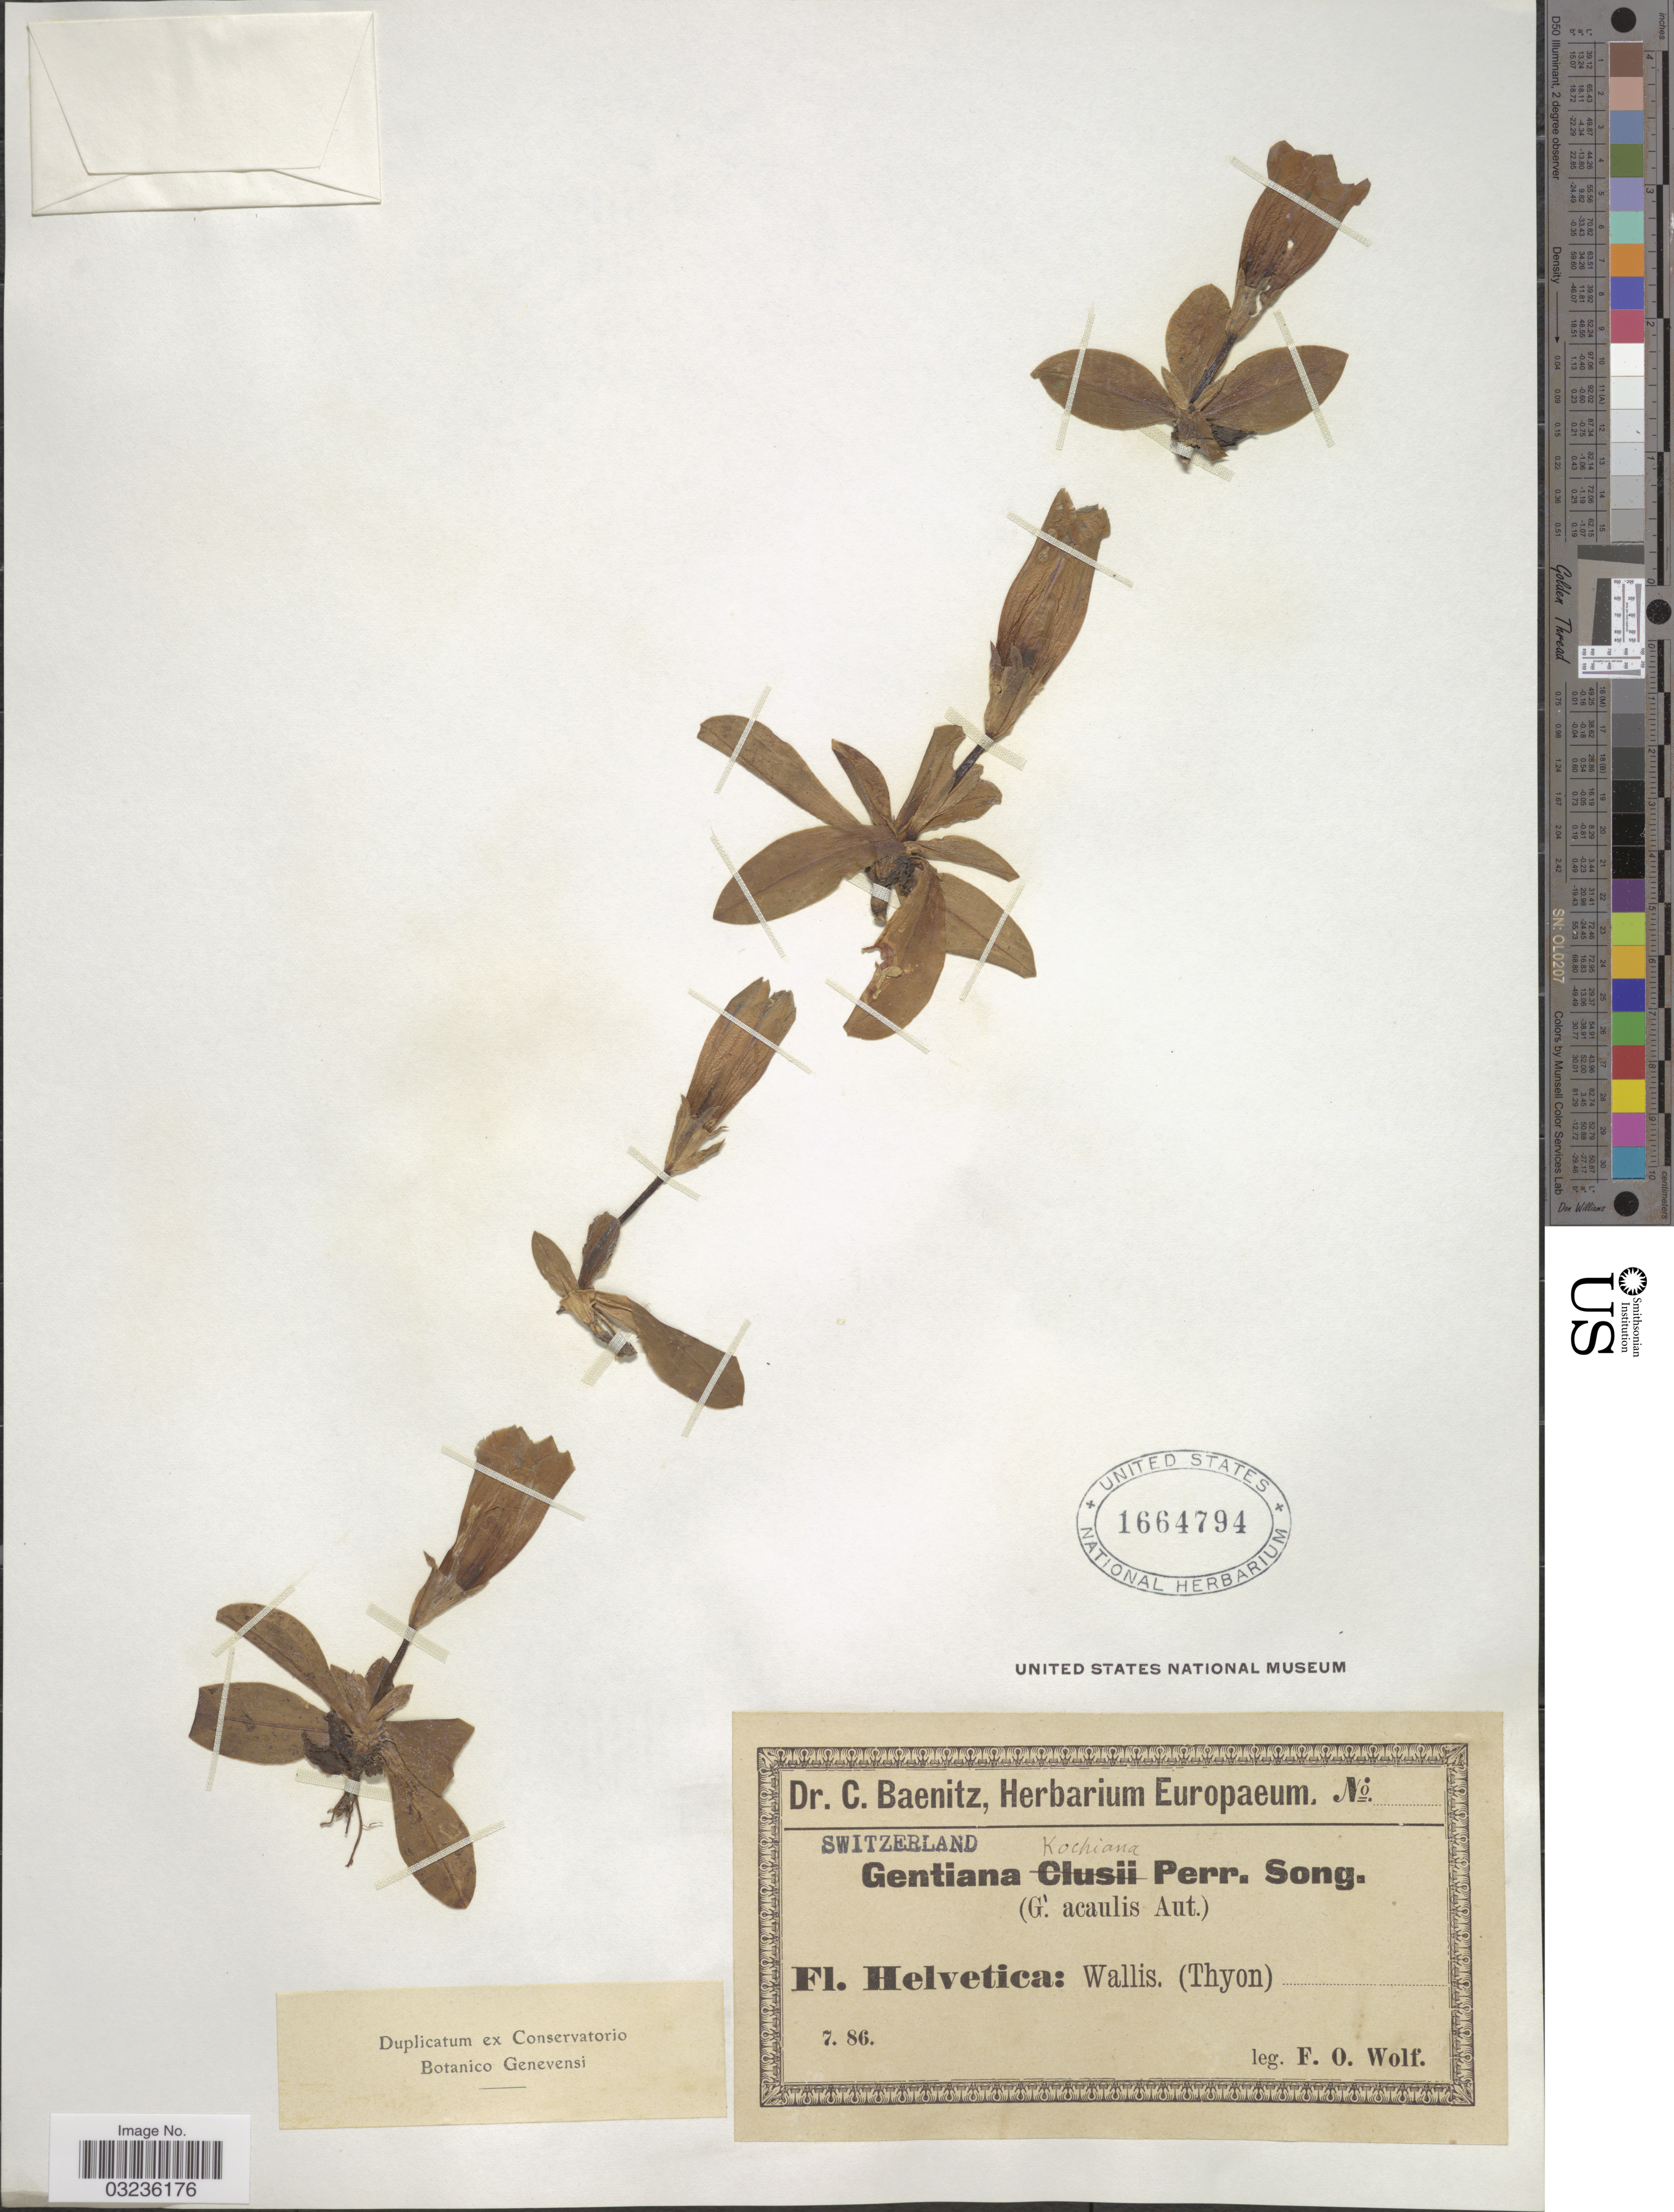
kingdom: Plantae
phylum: Tracheophyta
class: Magnoliopsida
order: Gentianales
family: Gentianaceae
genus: Gentiana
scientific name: Gentiana kochiana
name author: Perr. & Songeon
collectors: F. Wolf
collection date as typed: Transcribed d/m/y: /7/86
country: Switzerland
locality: Fl. Helvetica: Wallis (Thyon).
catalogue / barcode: US 1664794